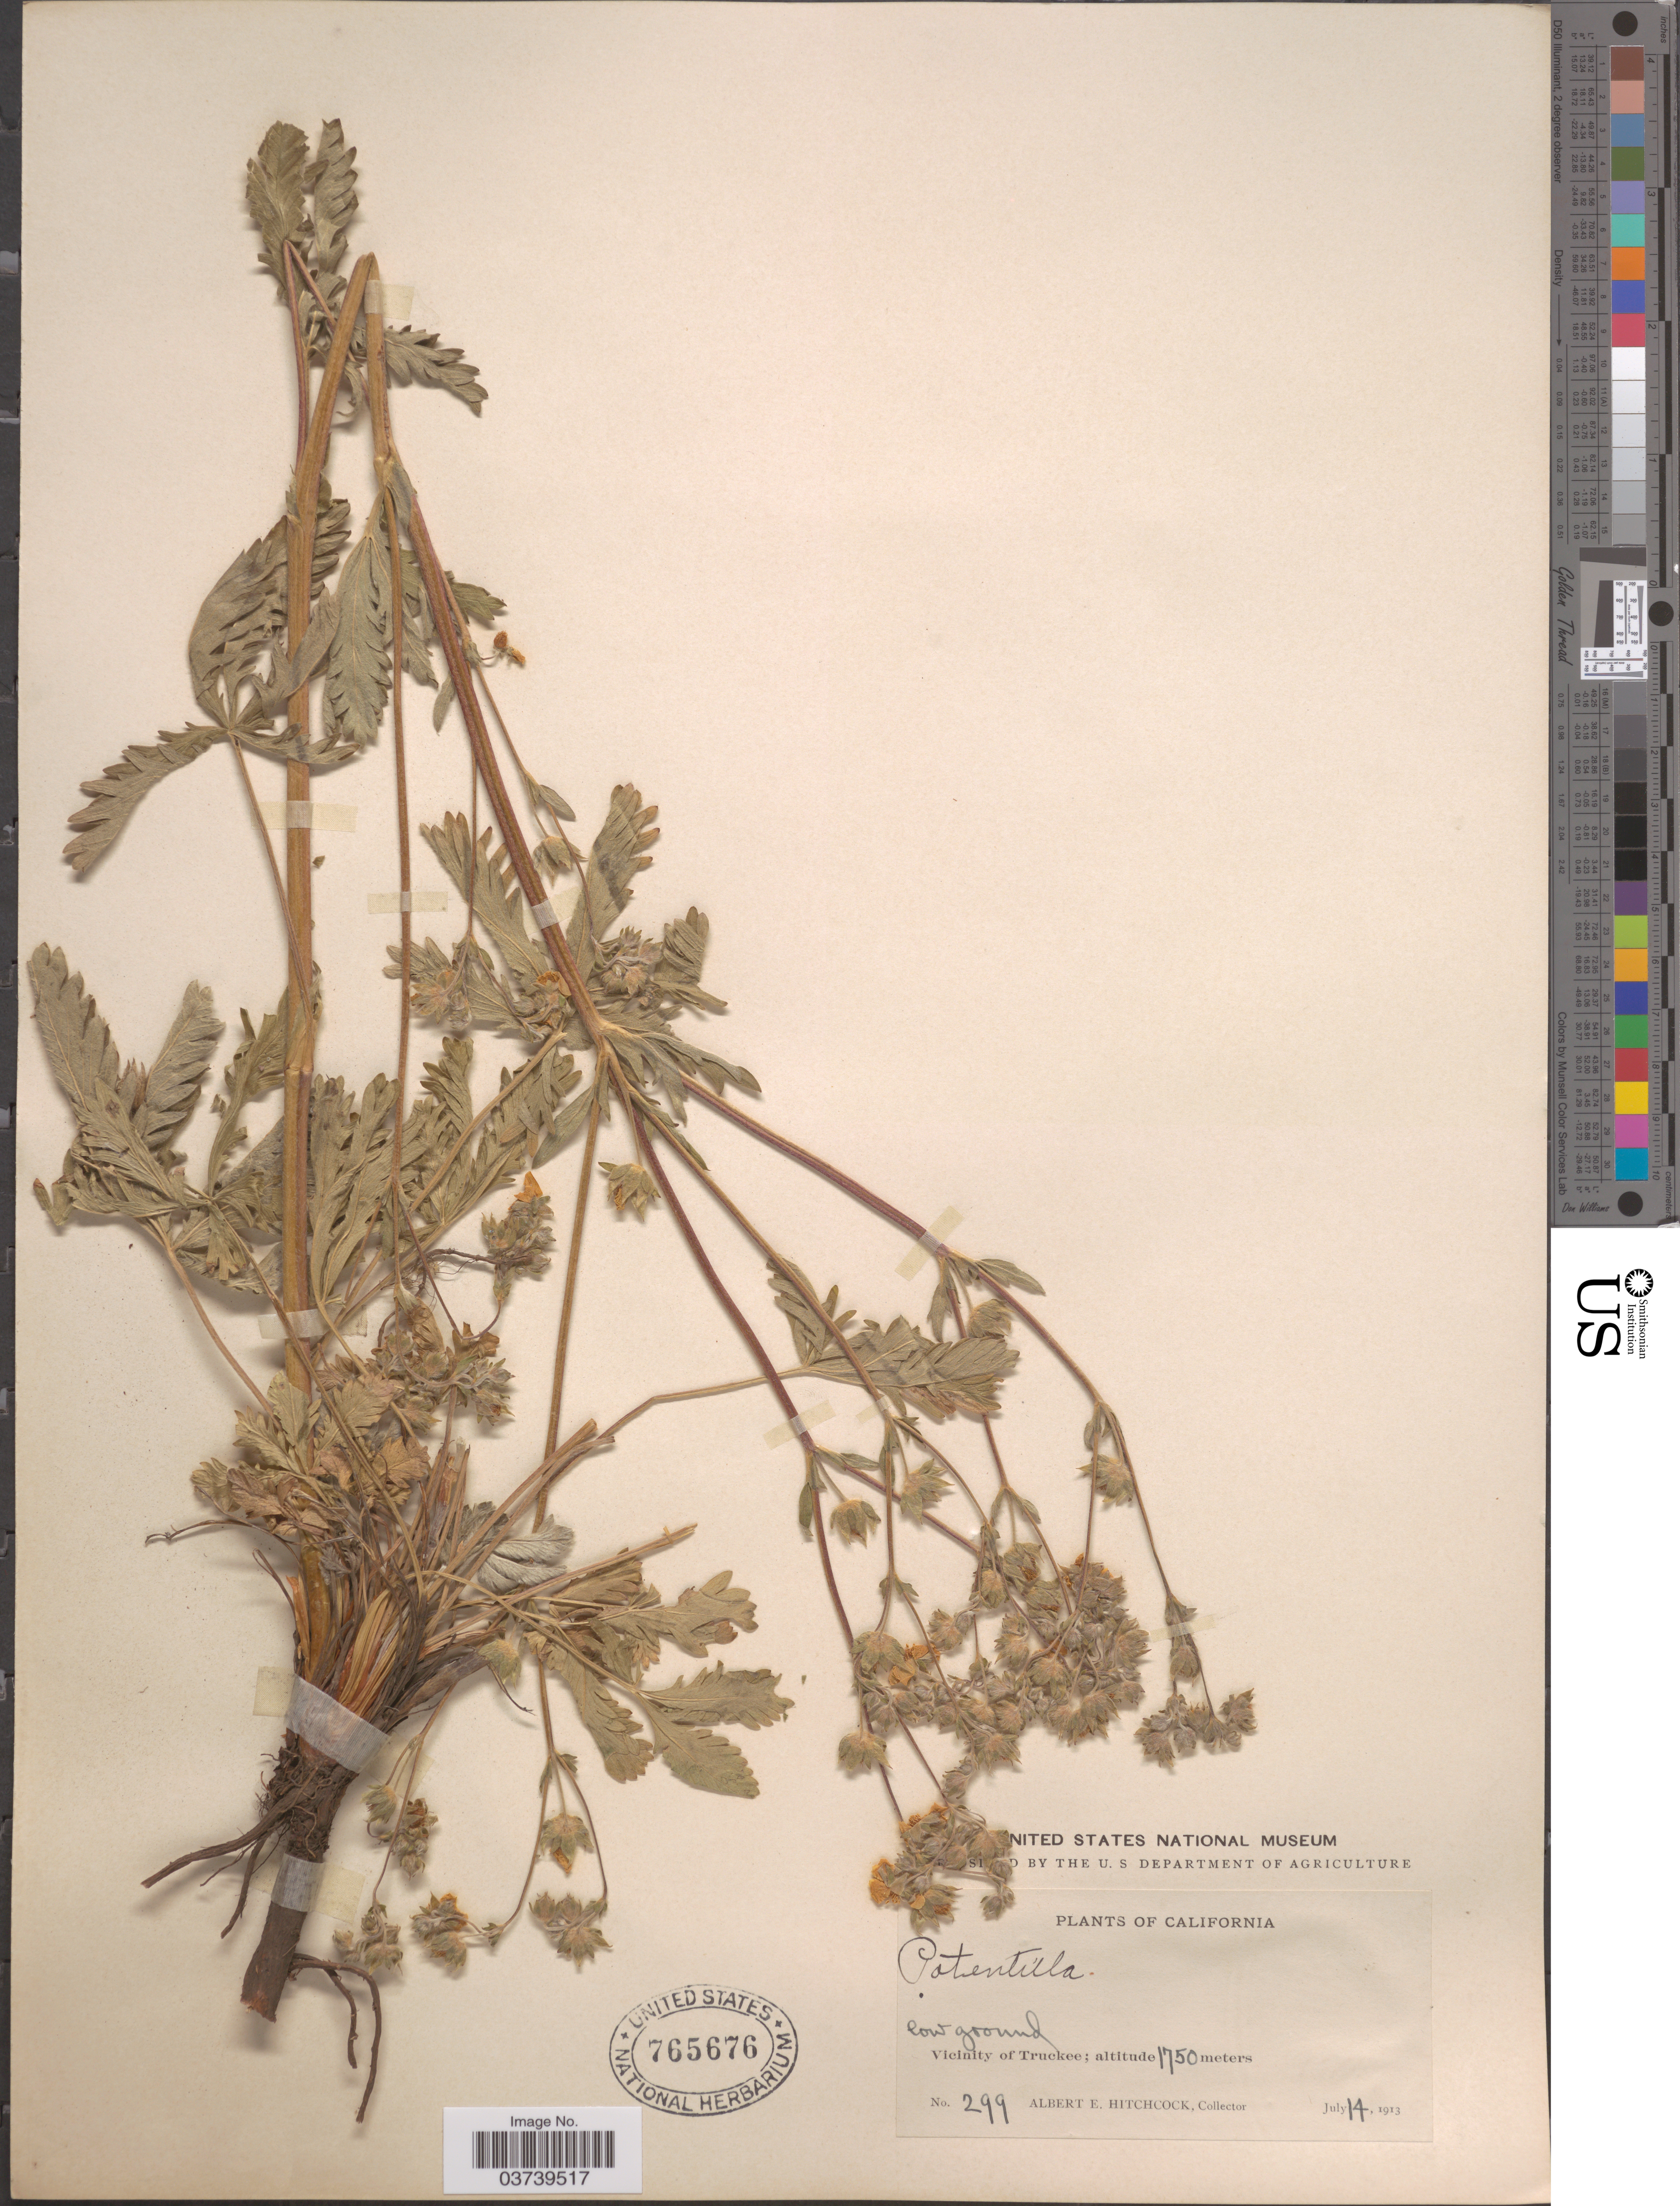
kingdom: Plantae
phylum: Tracheophyta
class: Magnoliopsida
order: Rosales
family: Rosaceae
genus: Potentilla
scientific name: Potentilla sp.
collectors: A. Hitchcock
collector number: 299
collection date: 1913-07-14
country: United States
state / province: California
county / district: Nevada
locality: Vicinity of Truckee.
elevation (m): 1750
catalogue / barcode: US 765676